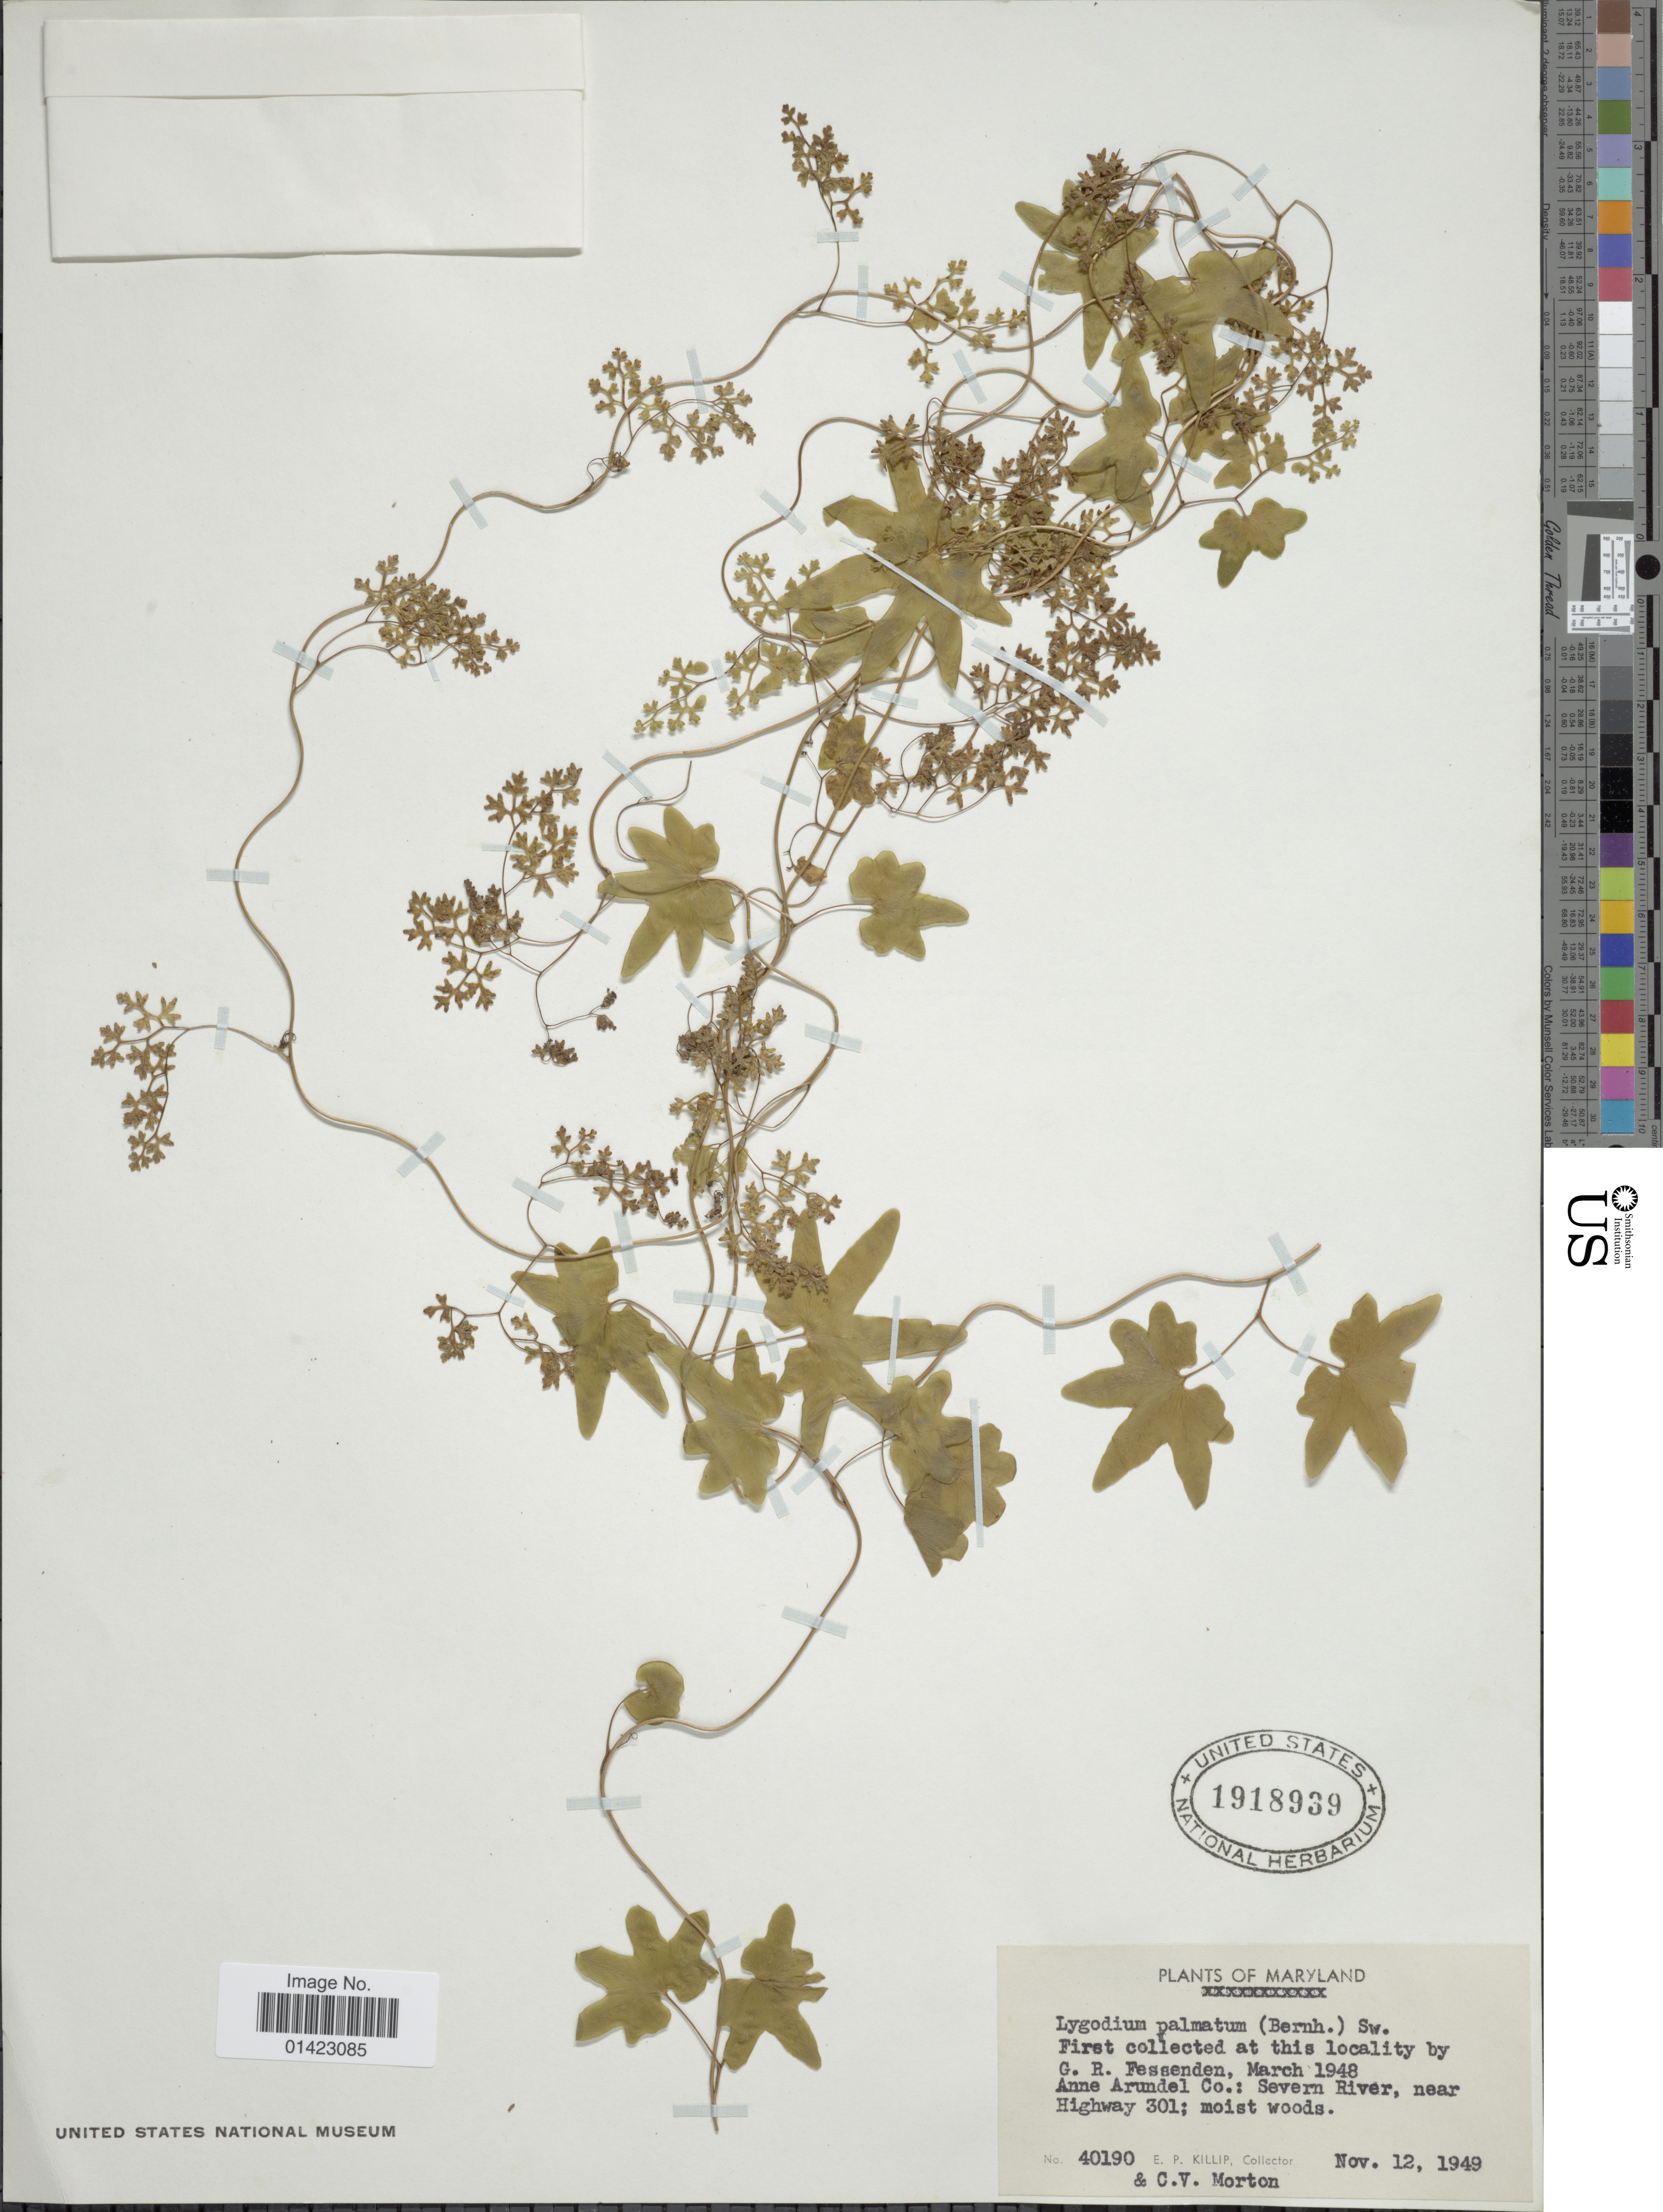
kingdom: Plantae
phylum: Tracheophyta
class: Polypodiopsida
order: Schizaeales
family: Lygodiaceae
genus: Lygodium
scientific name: Lygodium palmatum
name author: (Bernh.) Sw.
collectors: E. P. Killip & C. V. Morton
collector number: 40190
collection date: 1949-11-12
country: United States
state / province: Maryland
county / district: Anne Arundel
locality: First collected at this locality by G.R. Fessenden, march 1948, Anne Arundel Co.: Severn River, near Highway 301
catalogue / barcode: US 1918939